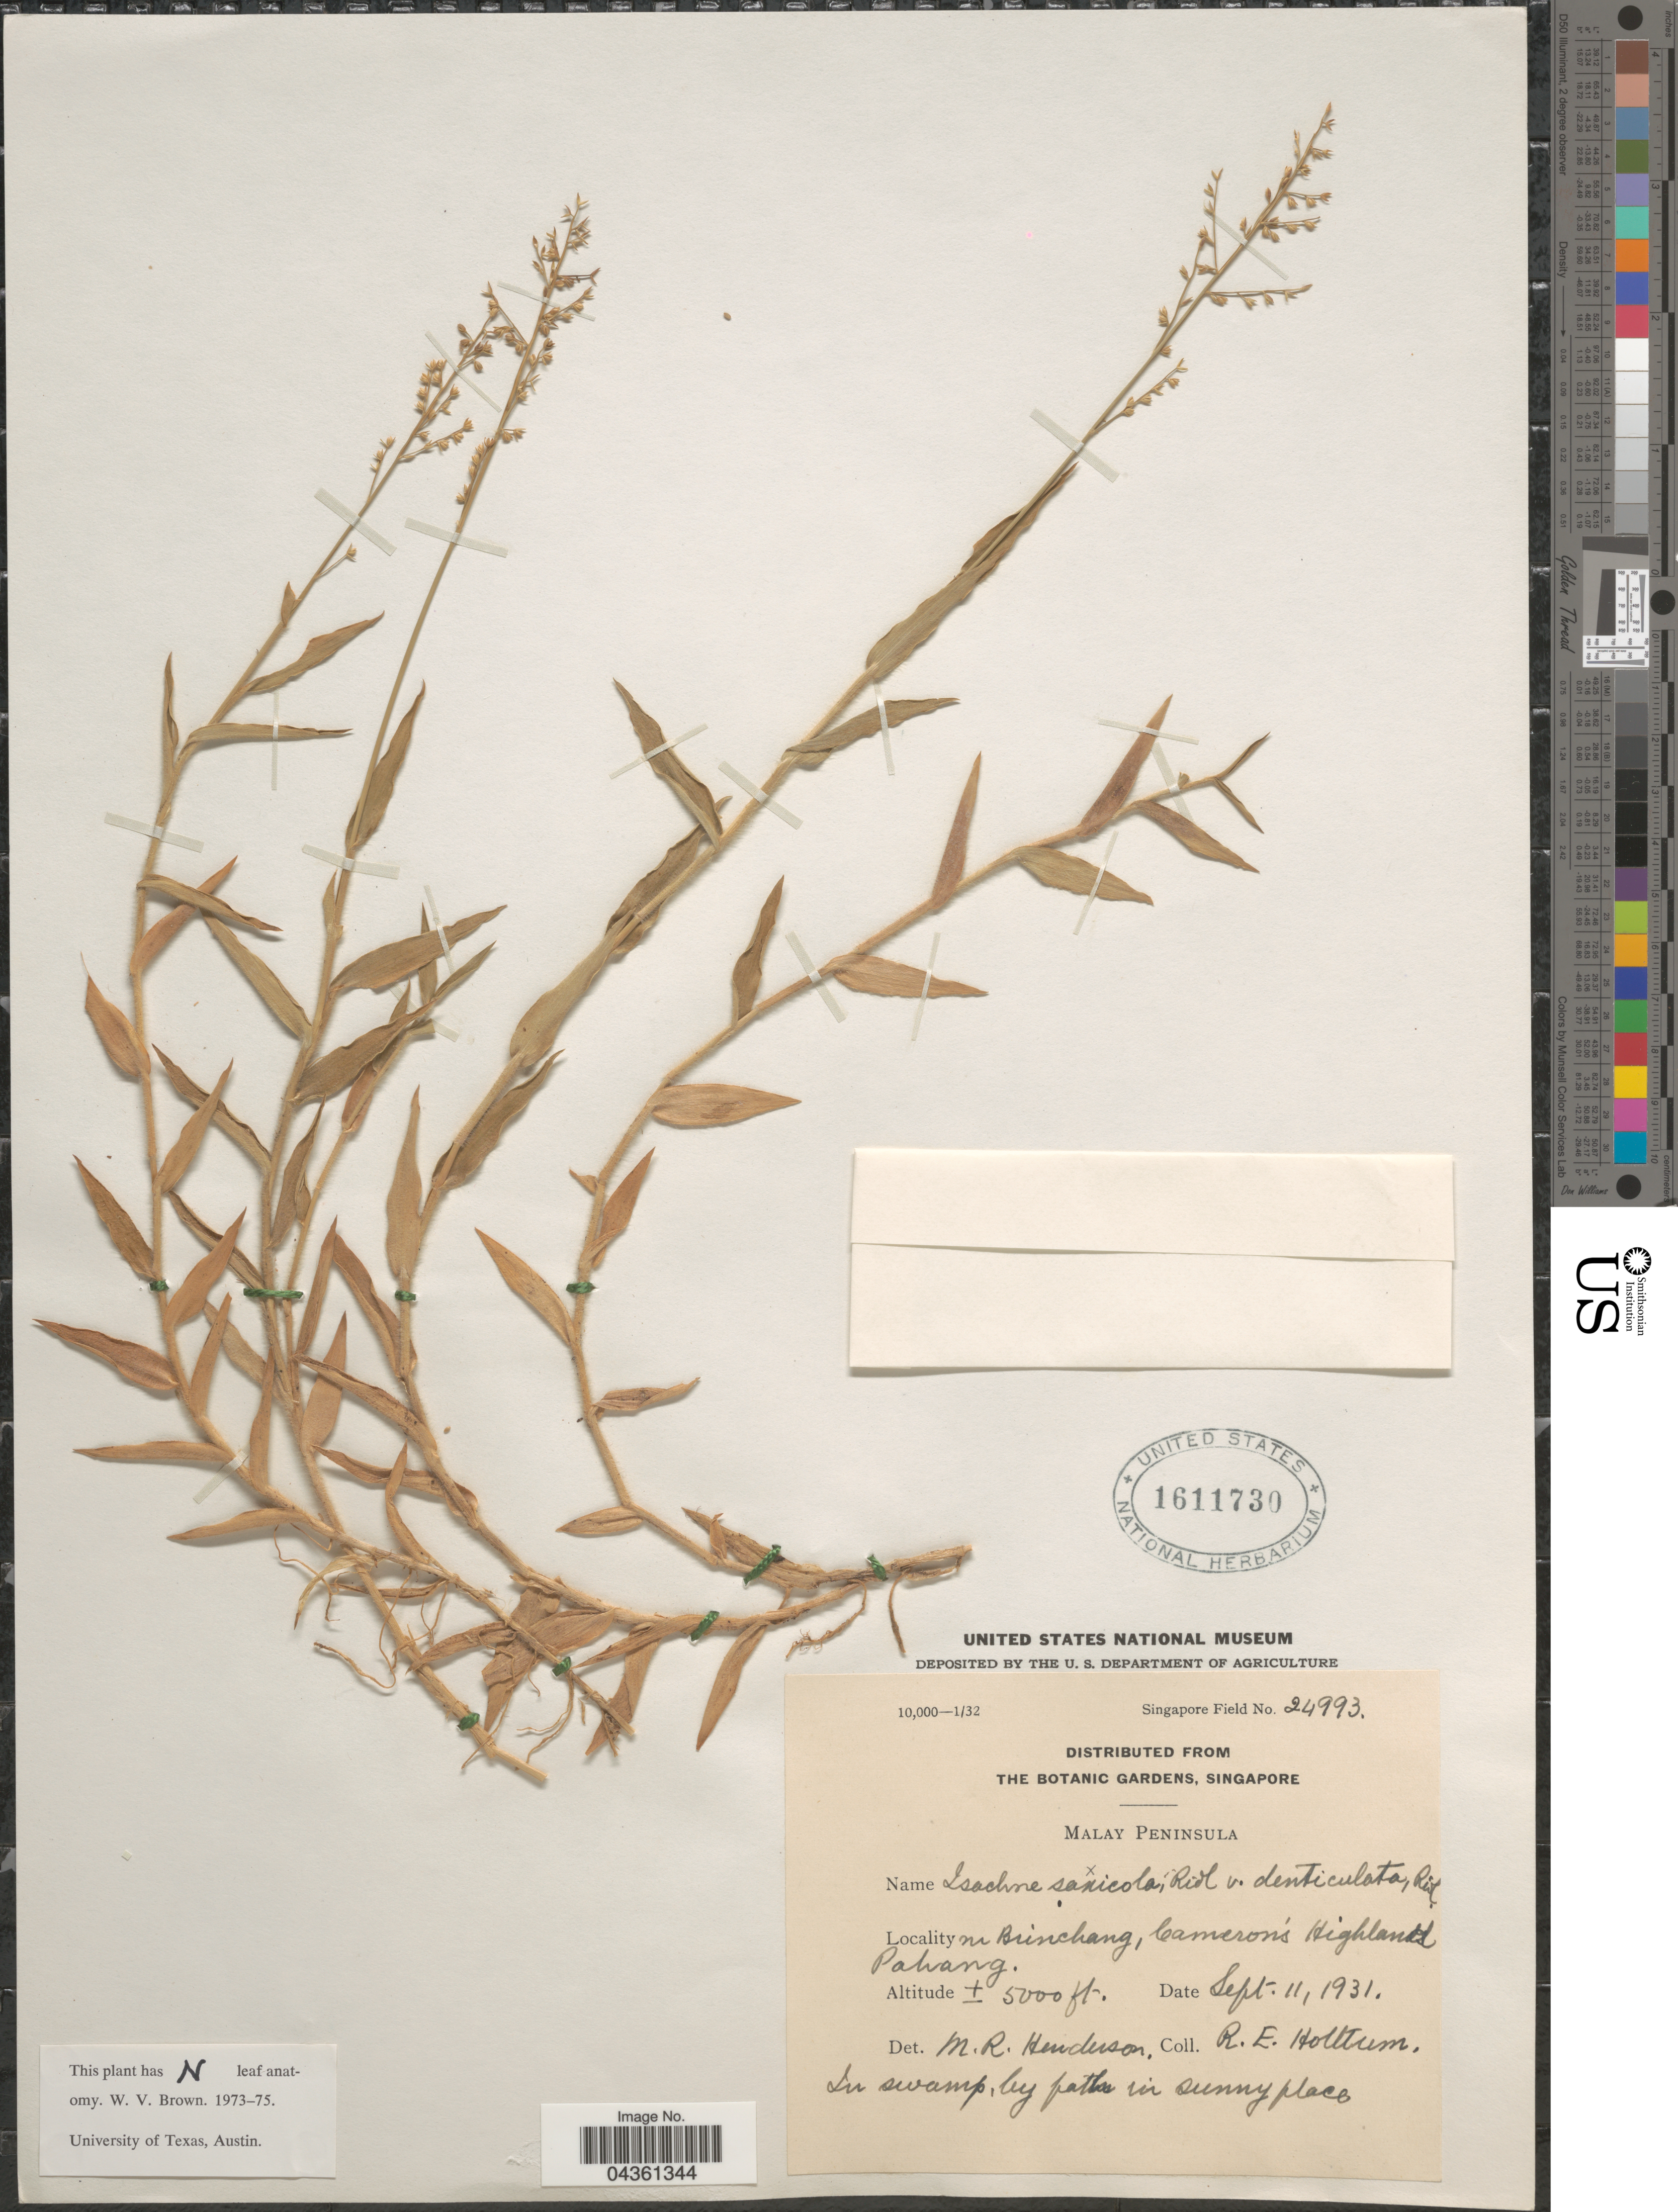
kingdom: Plantae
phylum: Tracheophyta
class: Liliopsida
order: Poales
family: Poaceae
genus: Isachne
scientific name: Isachne clementis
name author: Merr.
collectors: R. E. Holttum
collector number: Singapore Field 24993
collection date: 1931-09-11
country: Malaysia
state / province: Pahang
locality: Malay Peninsula. nr Brinchang, Cameron's Highland Pahang.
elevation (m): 1524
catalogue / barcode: US 1611730